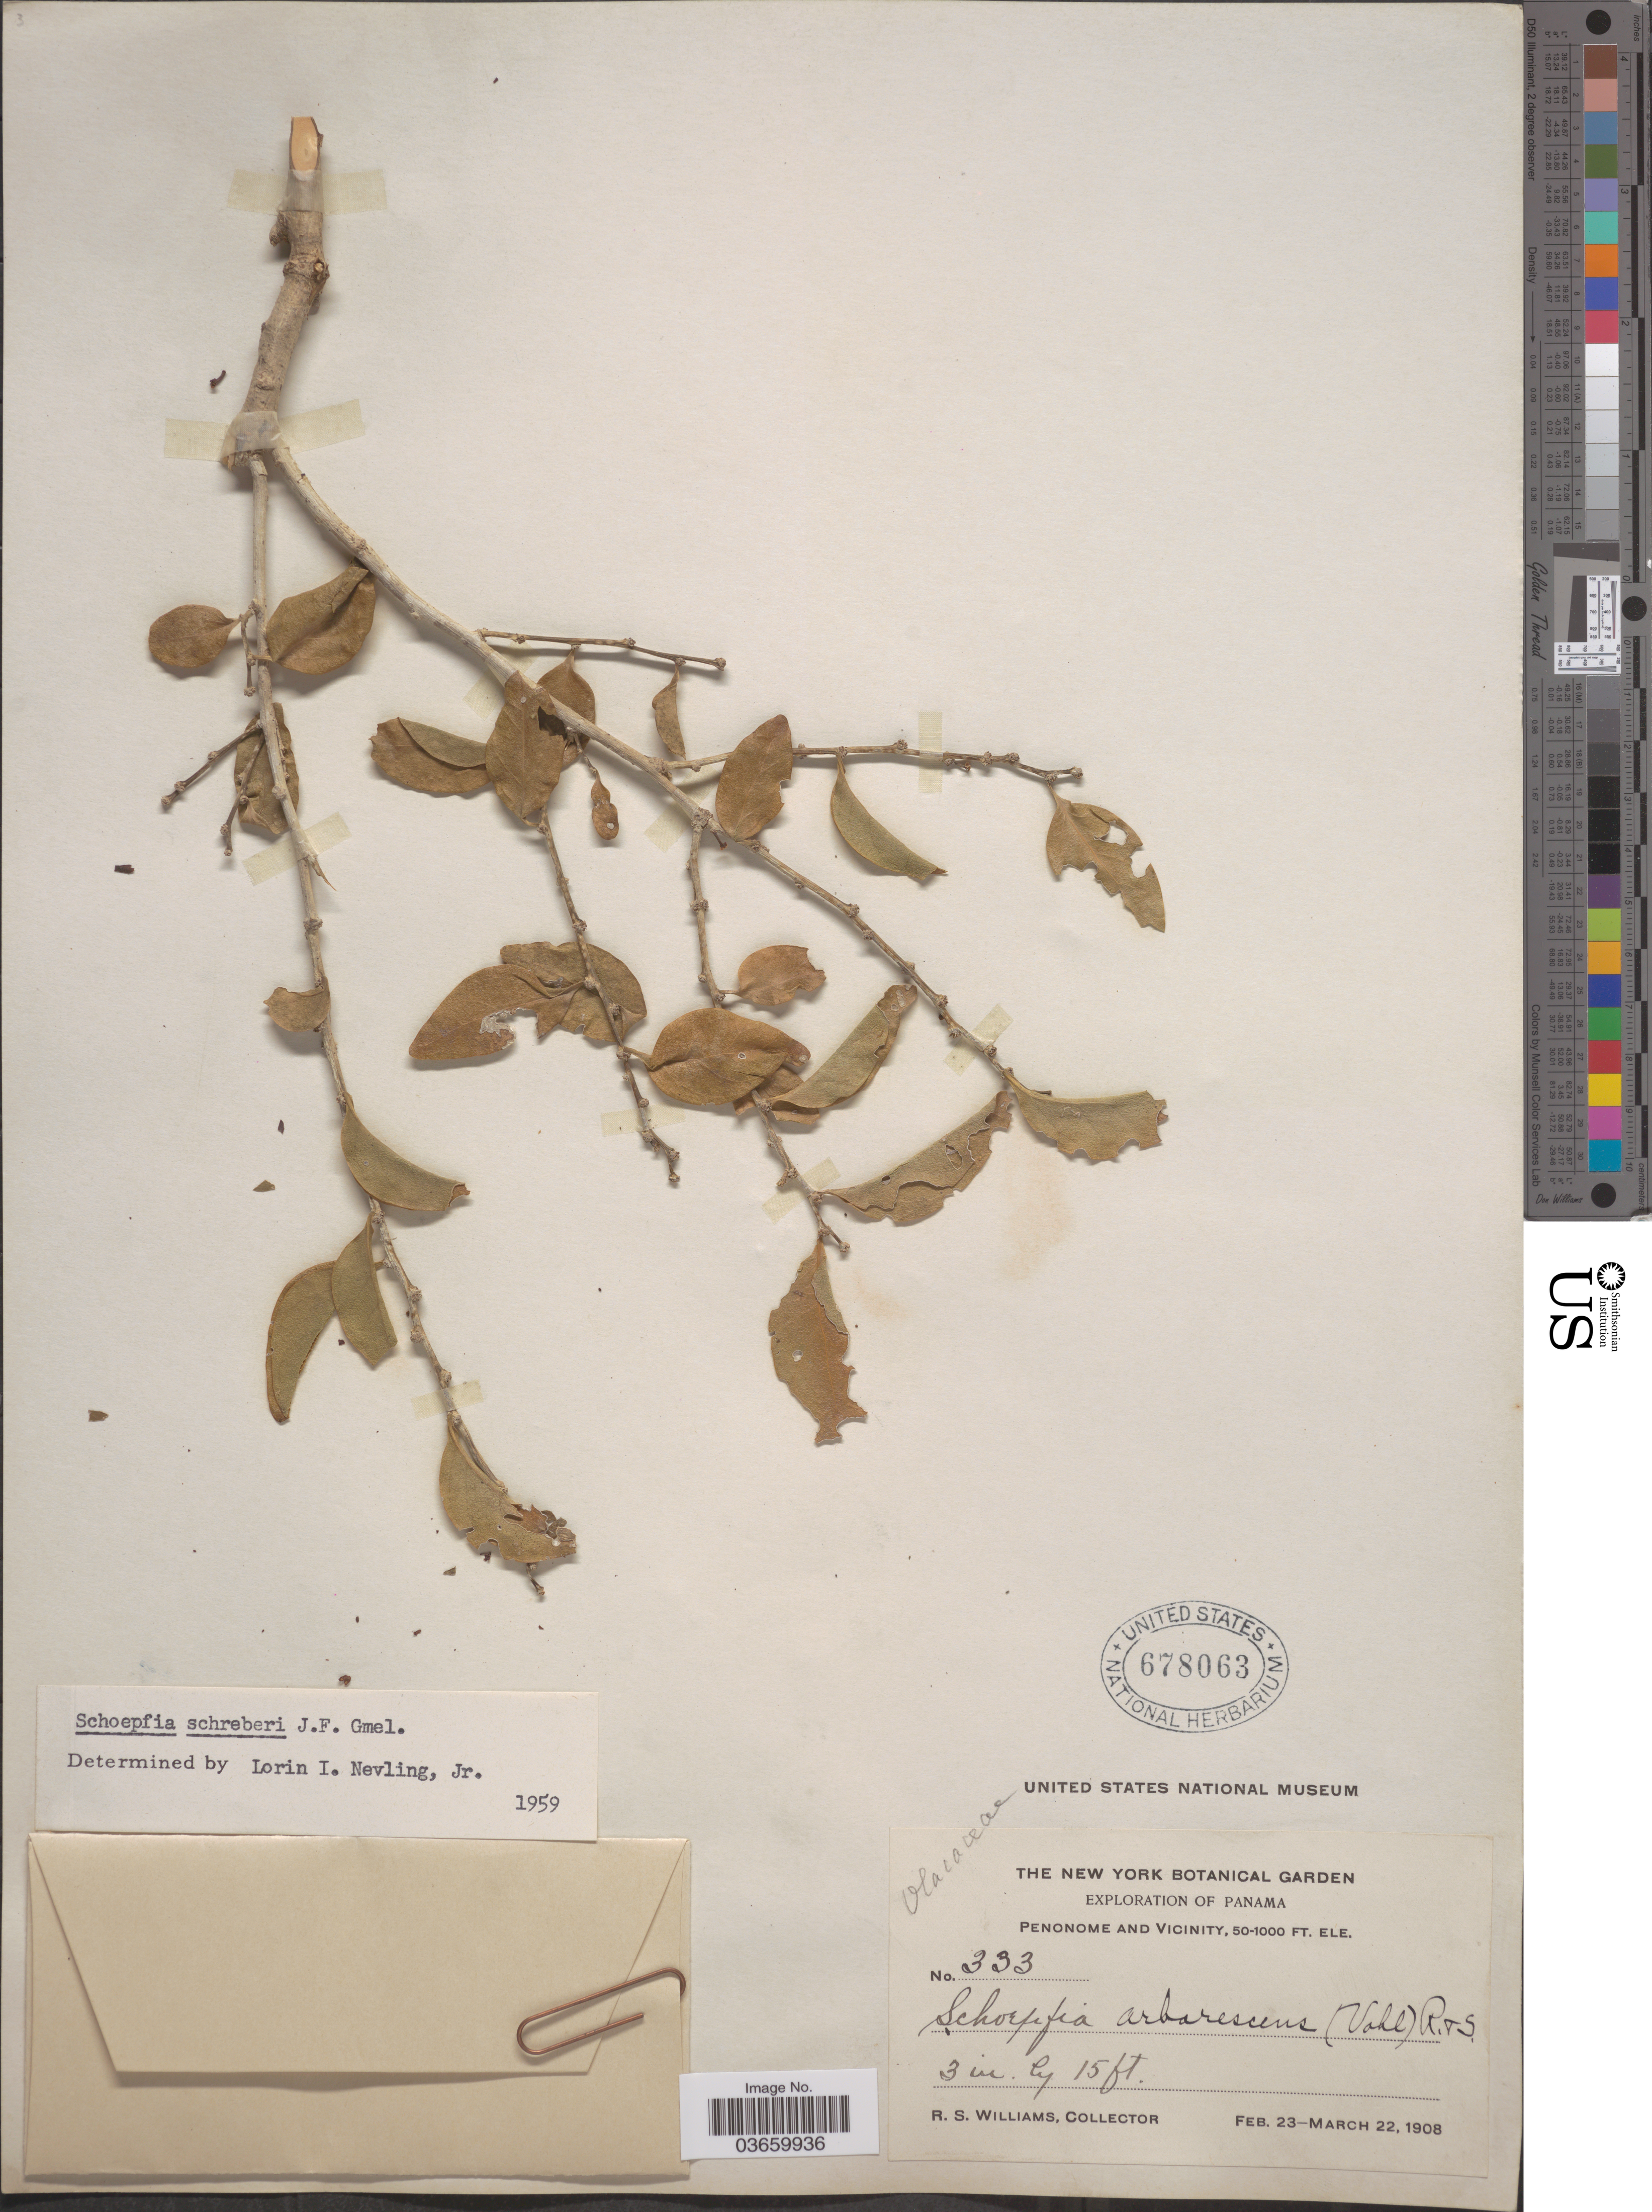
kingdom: Plantae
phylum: Tracheophyta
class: Magnoliopsida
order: Santalales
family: Schoepfiaceae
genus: Schoepfia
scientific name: Schoepfia schreberi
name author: J.F. Gmel.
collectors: R. S. Williams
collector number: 333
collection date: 1908-02-23/1908-03-22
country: Panama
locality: Penonome and Vicinity.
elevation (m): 15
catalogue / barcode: US 678063